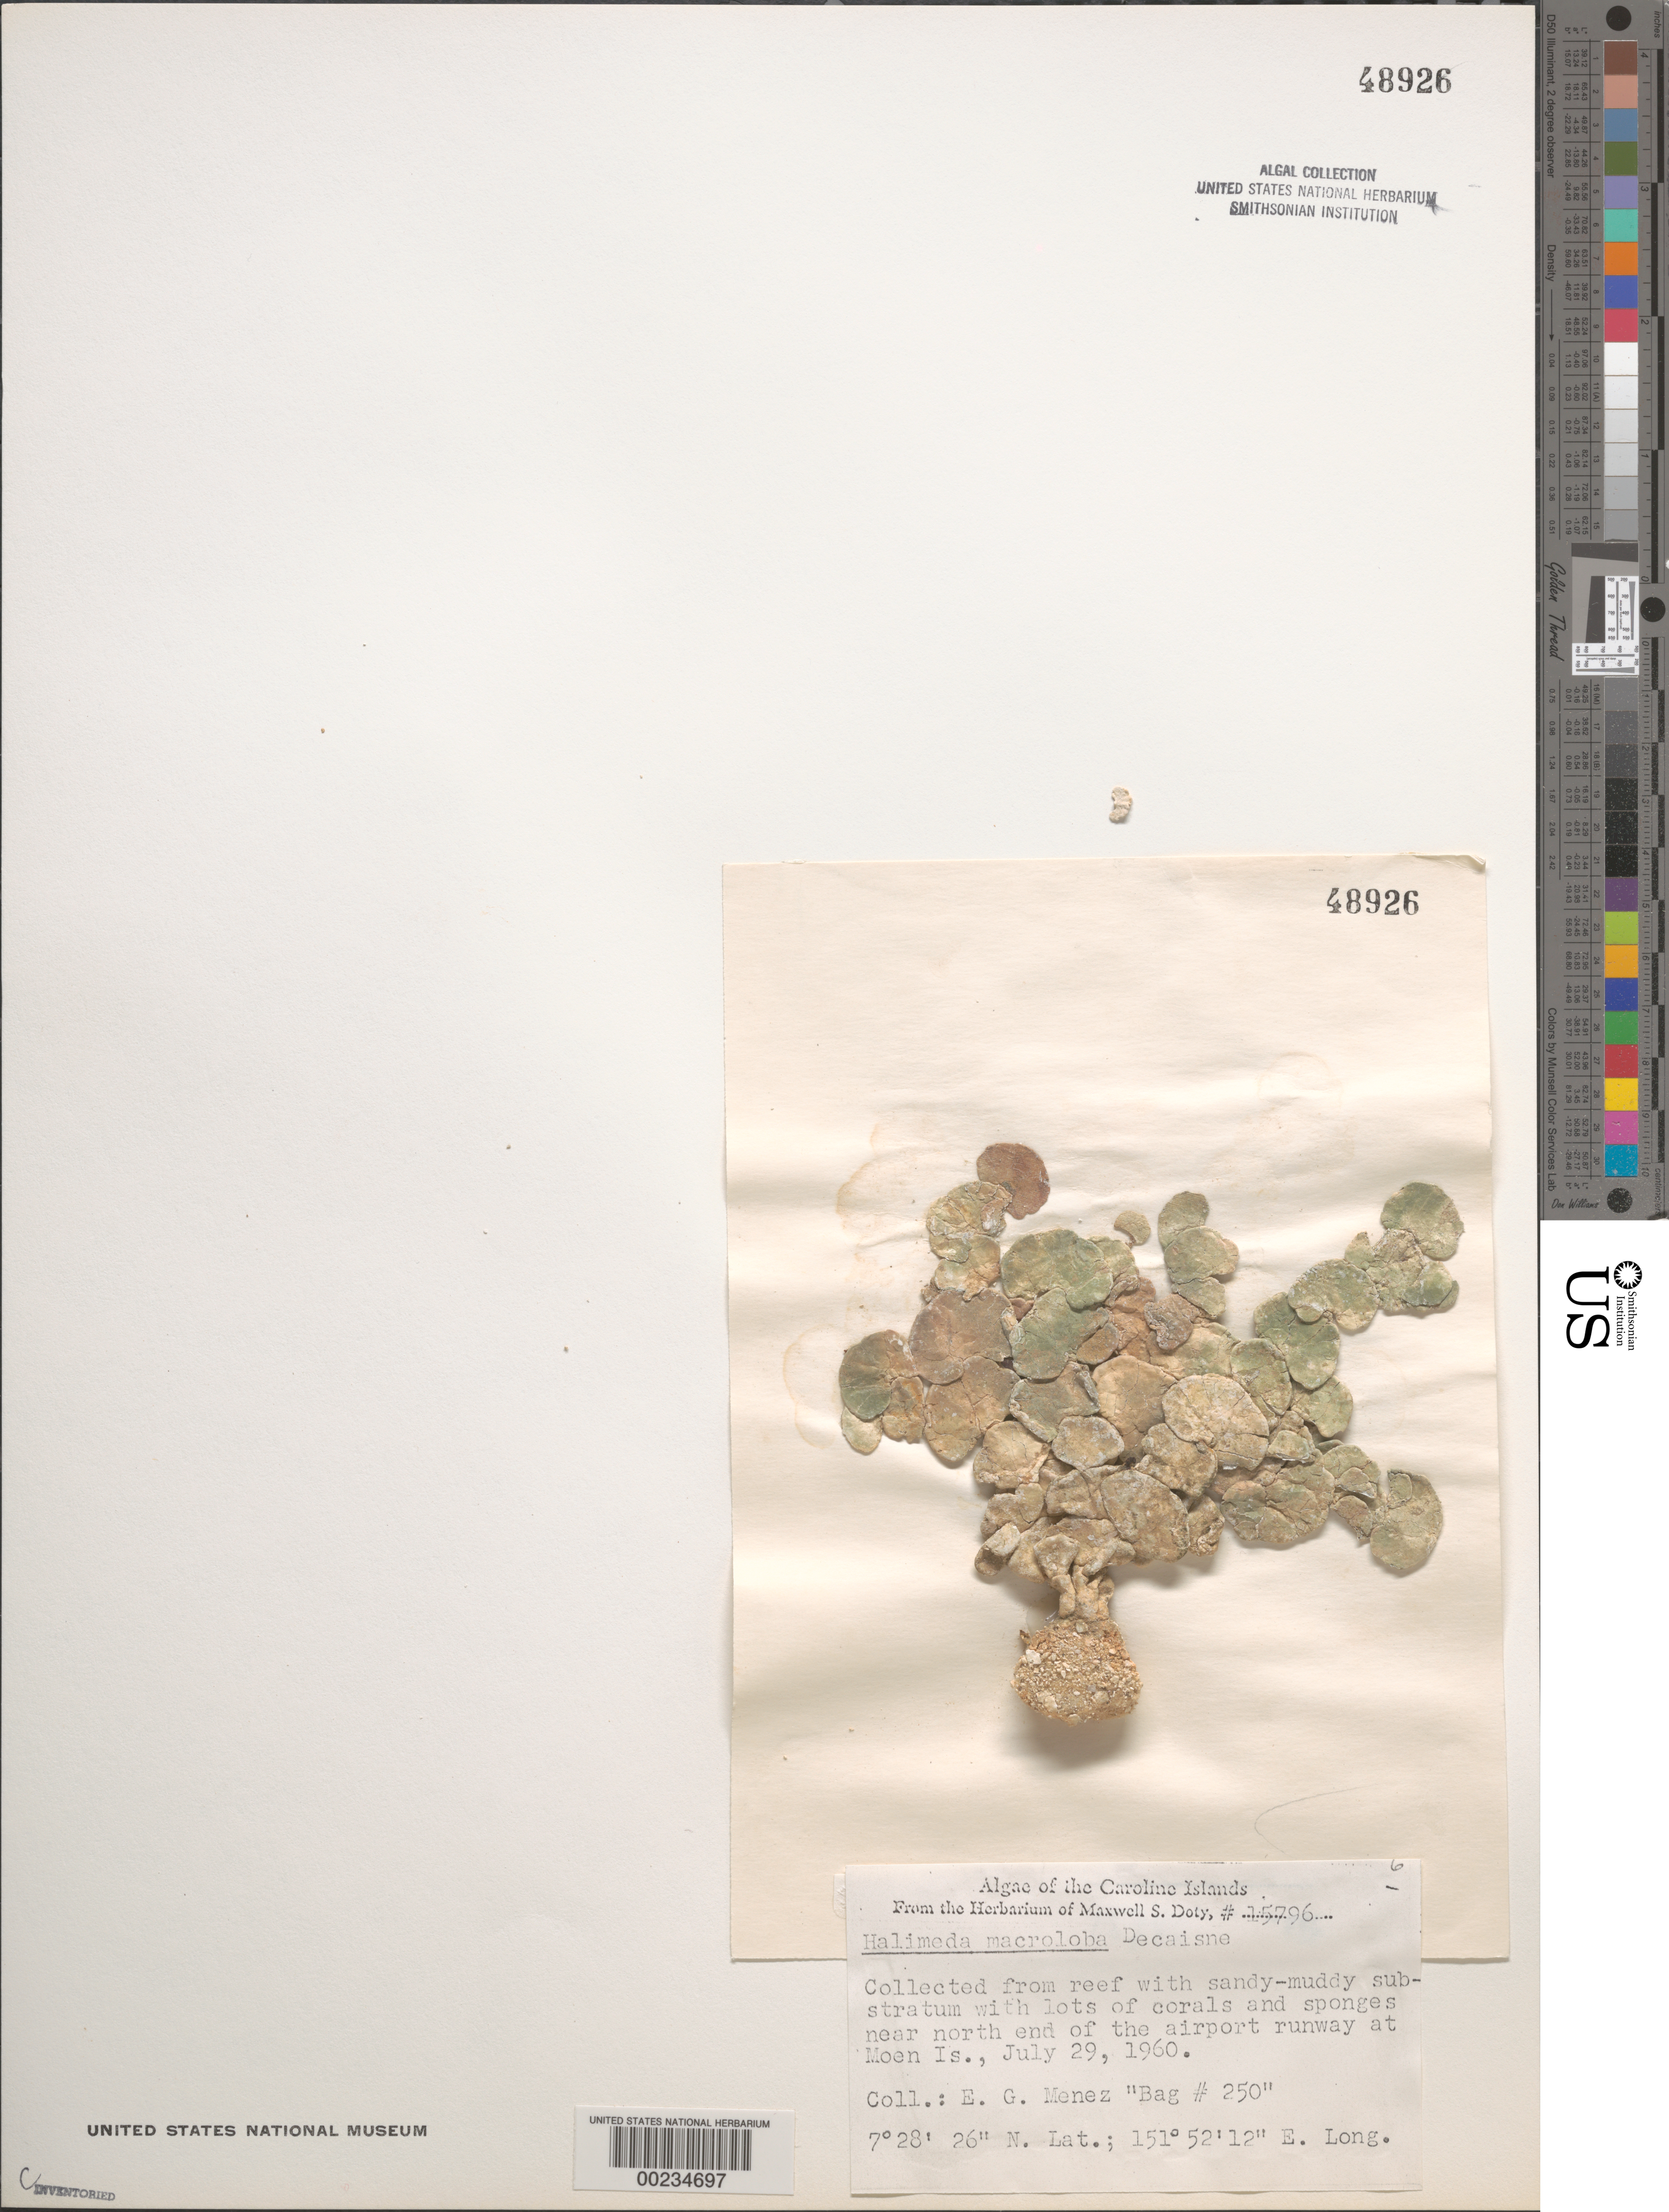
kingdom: Plantae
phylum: Chlorophyta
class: Ulvophyceae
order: Bryopsidales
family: Halimedaceae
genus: Halimeda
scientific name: Halimeda macroloba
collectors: Meñez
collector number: MSD 15796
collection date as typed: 29 Jul 1960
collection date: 1960-07-29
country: Micronesia, Federated States of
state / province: Truk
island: Moen [Wono]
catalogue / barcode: US 48926